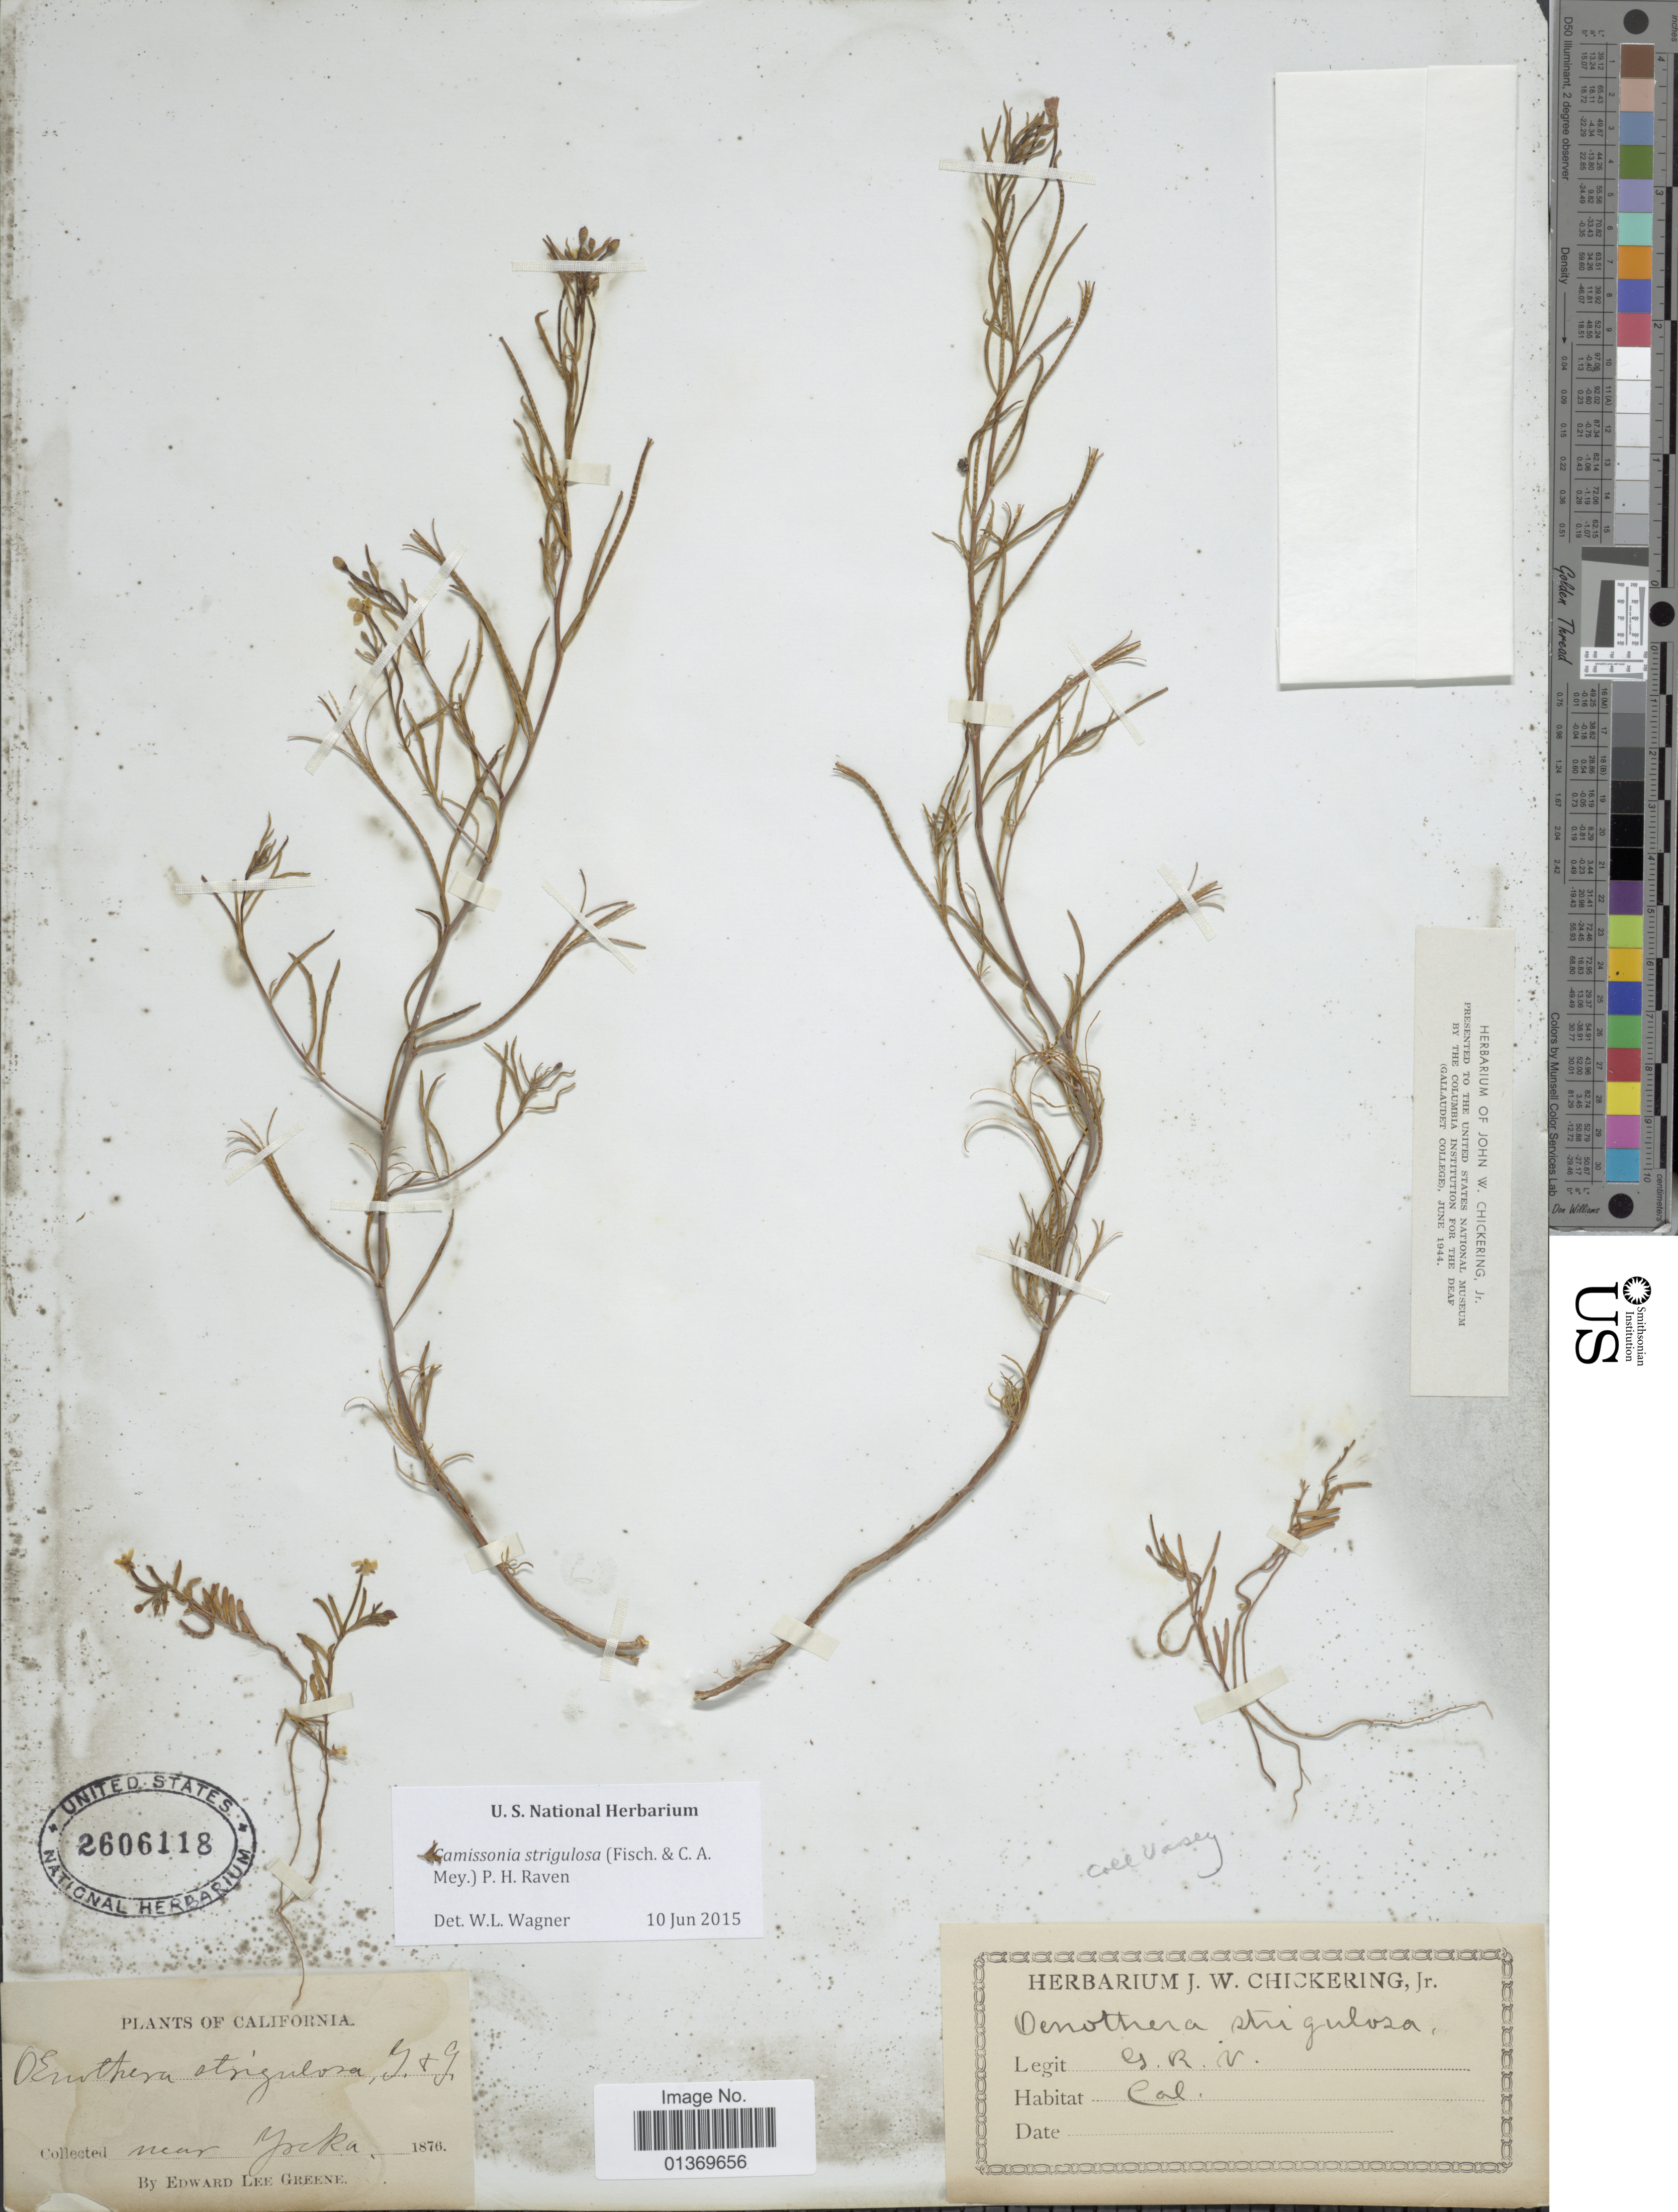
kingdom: Plantae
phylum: Tracheophyta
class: Magnoliopsida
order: Myrtales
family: Onagraceae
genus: Camissonia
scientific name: Camissonia strigulosa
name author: (Fisch. & C.A. Mey.) P.H. Raven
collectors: E. L. Greene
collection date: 1876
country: United States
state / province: California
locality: Near Yreka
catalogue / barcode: US 2606118